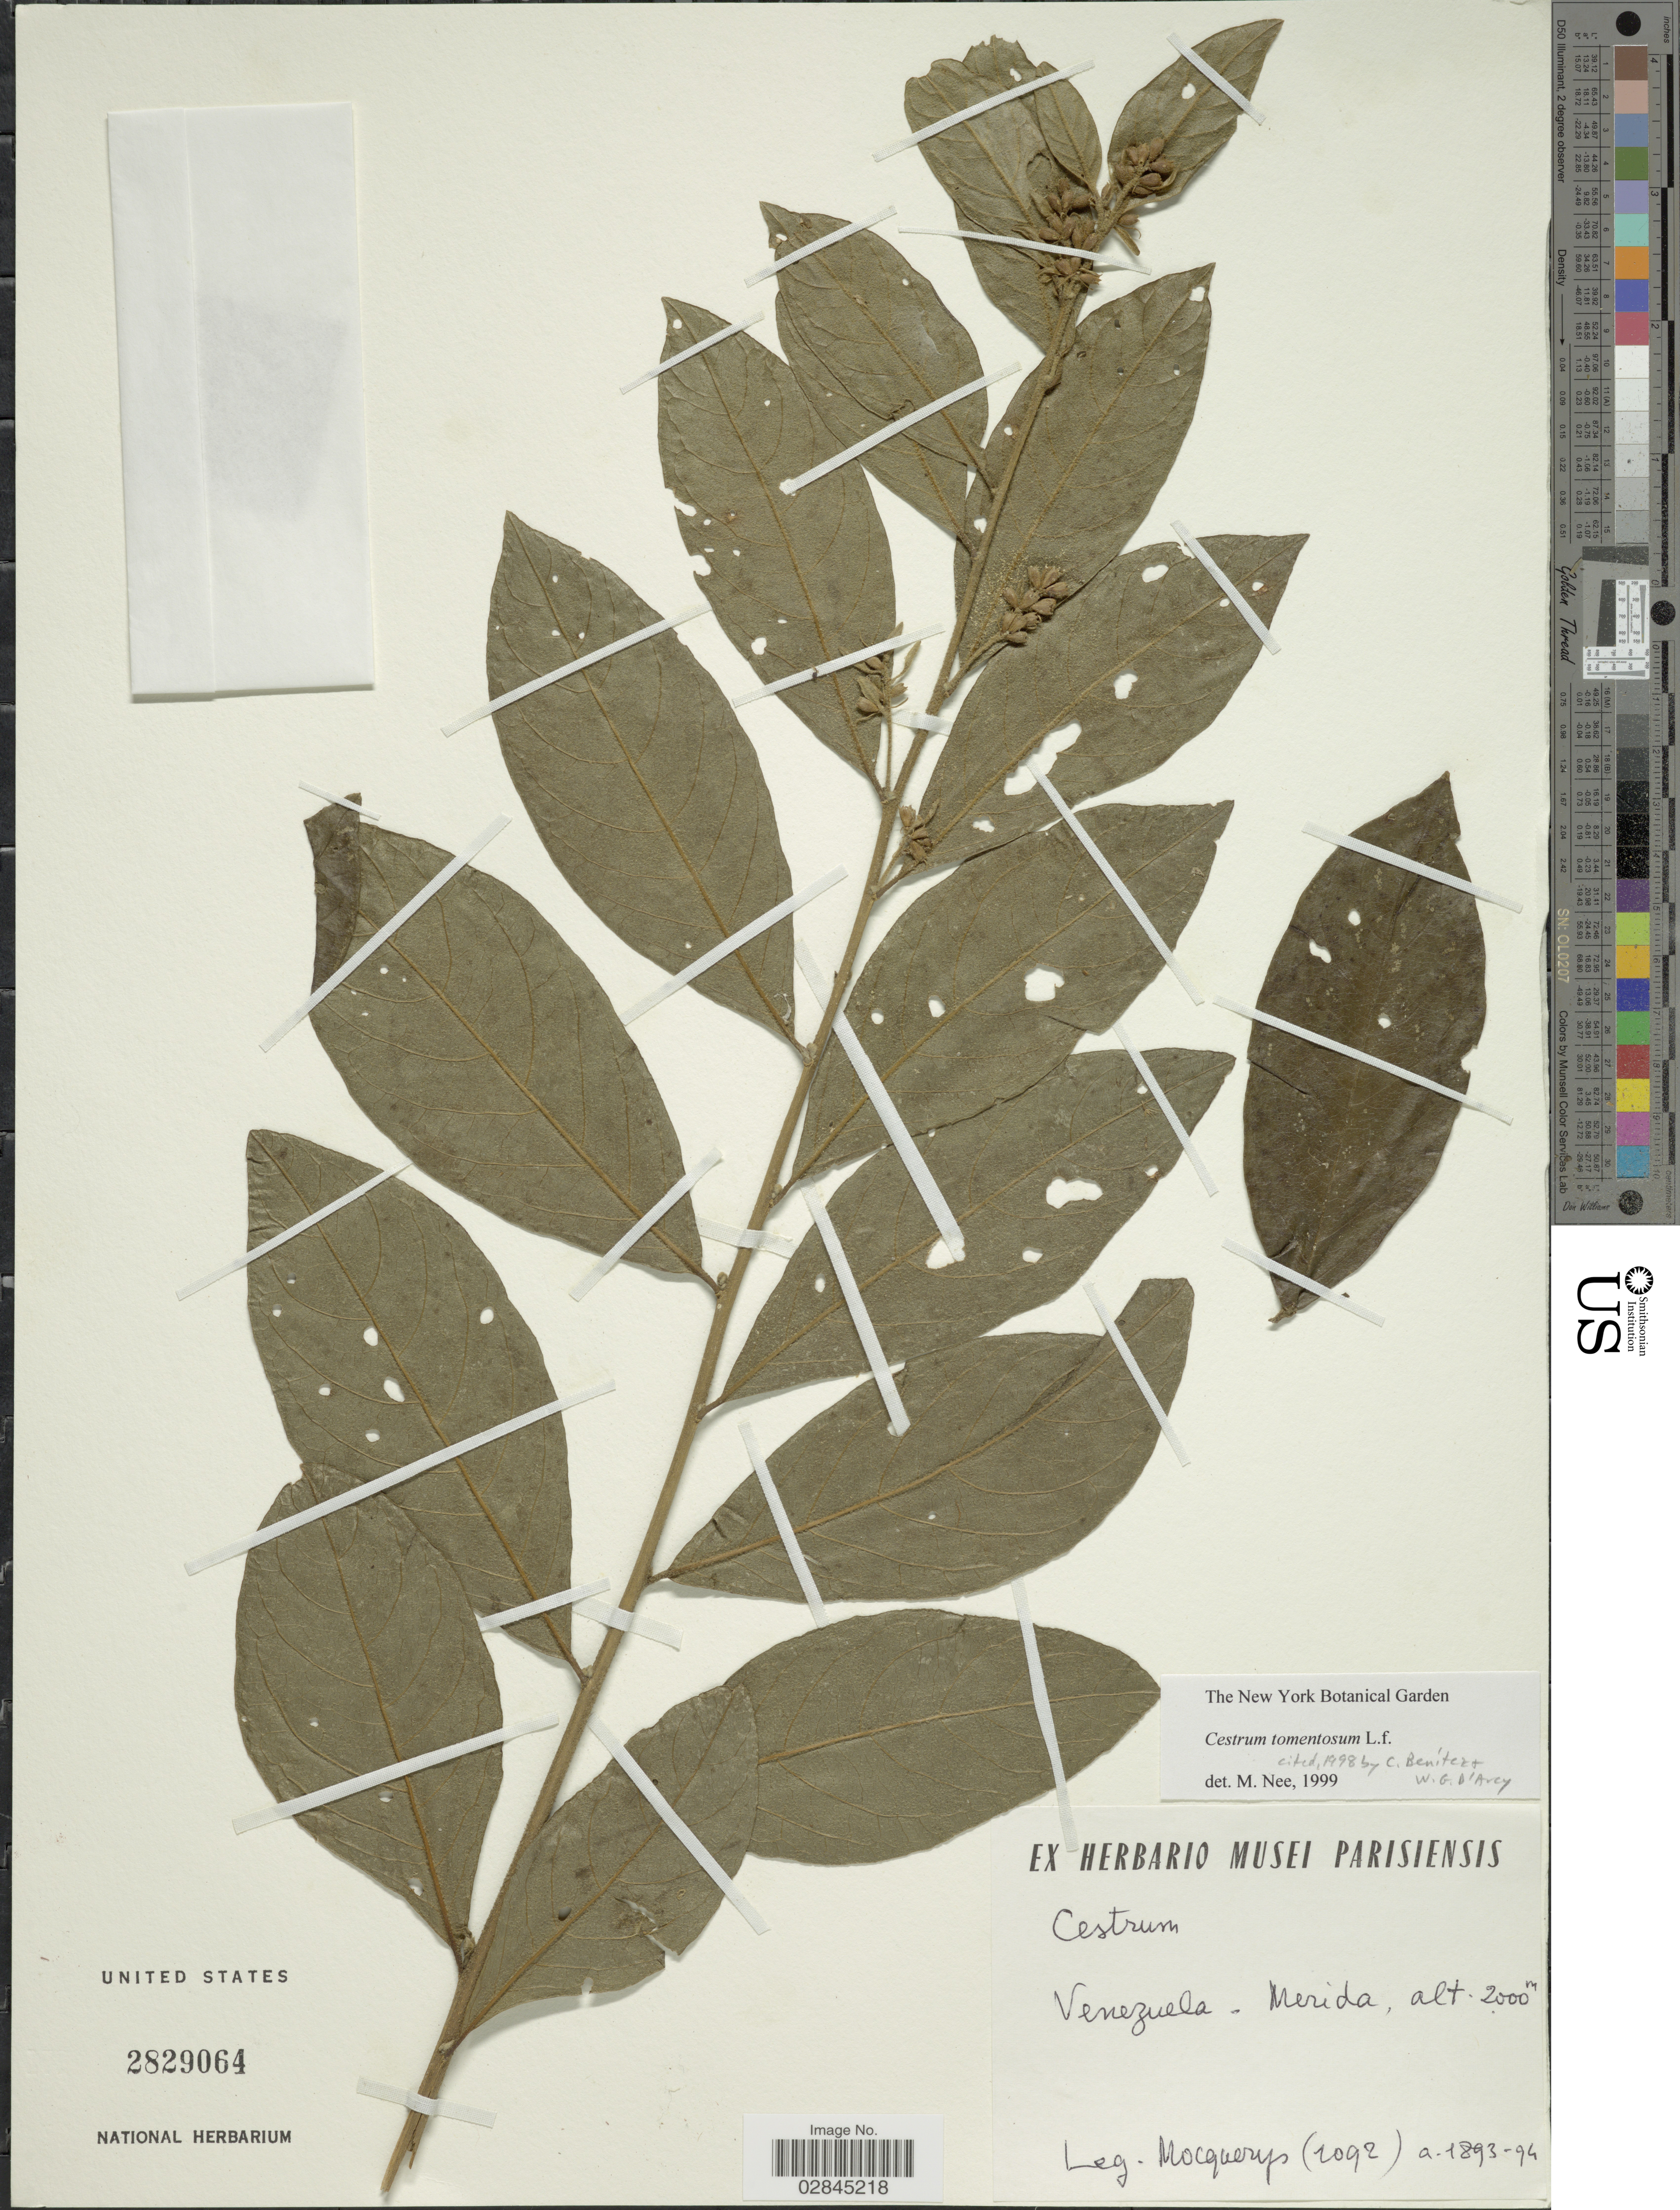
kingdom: Plantae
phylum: Tracheophyta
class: Magnoliopsida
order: Solanales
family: Solanaceae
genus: Cestrum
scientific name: Cestrum tomentosum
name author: L. f.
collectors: A. Mocquerys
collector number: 1092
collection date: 1893/1894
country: Venezuela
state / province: Mérida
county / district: Libertador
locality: Mérida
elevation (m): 2000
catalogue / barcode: US 2829064